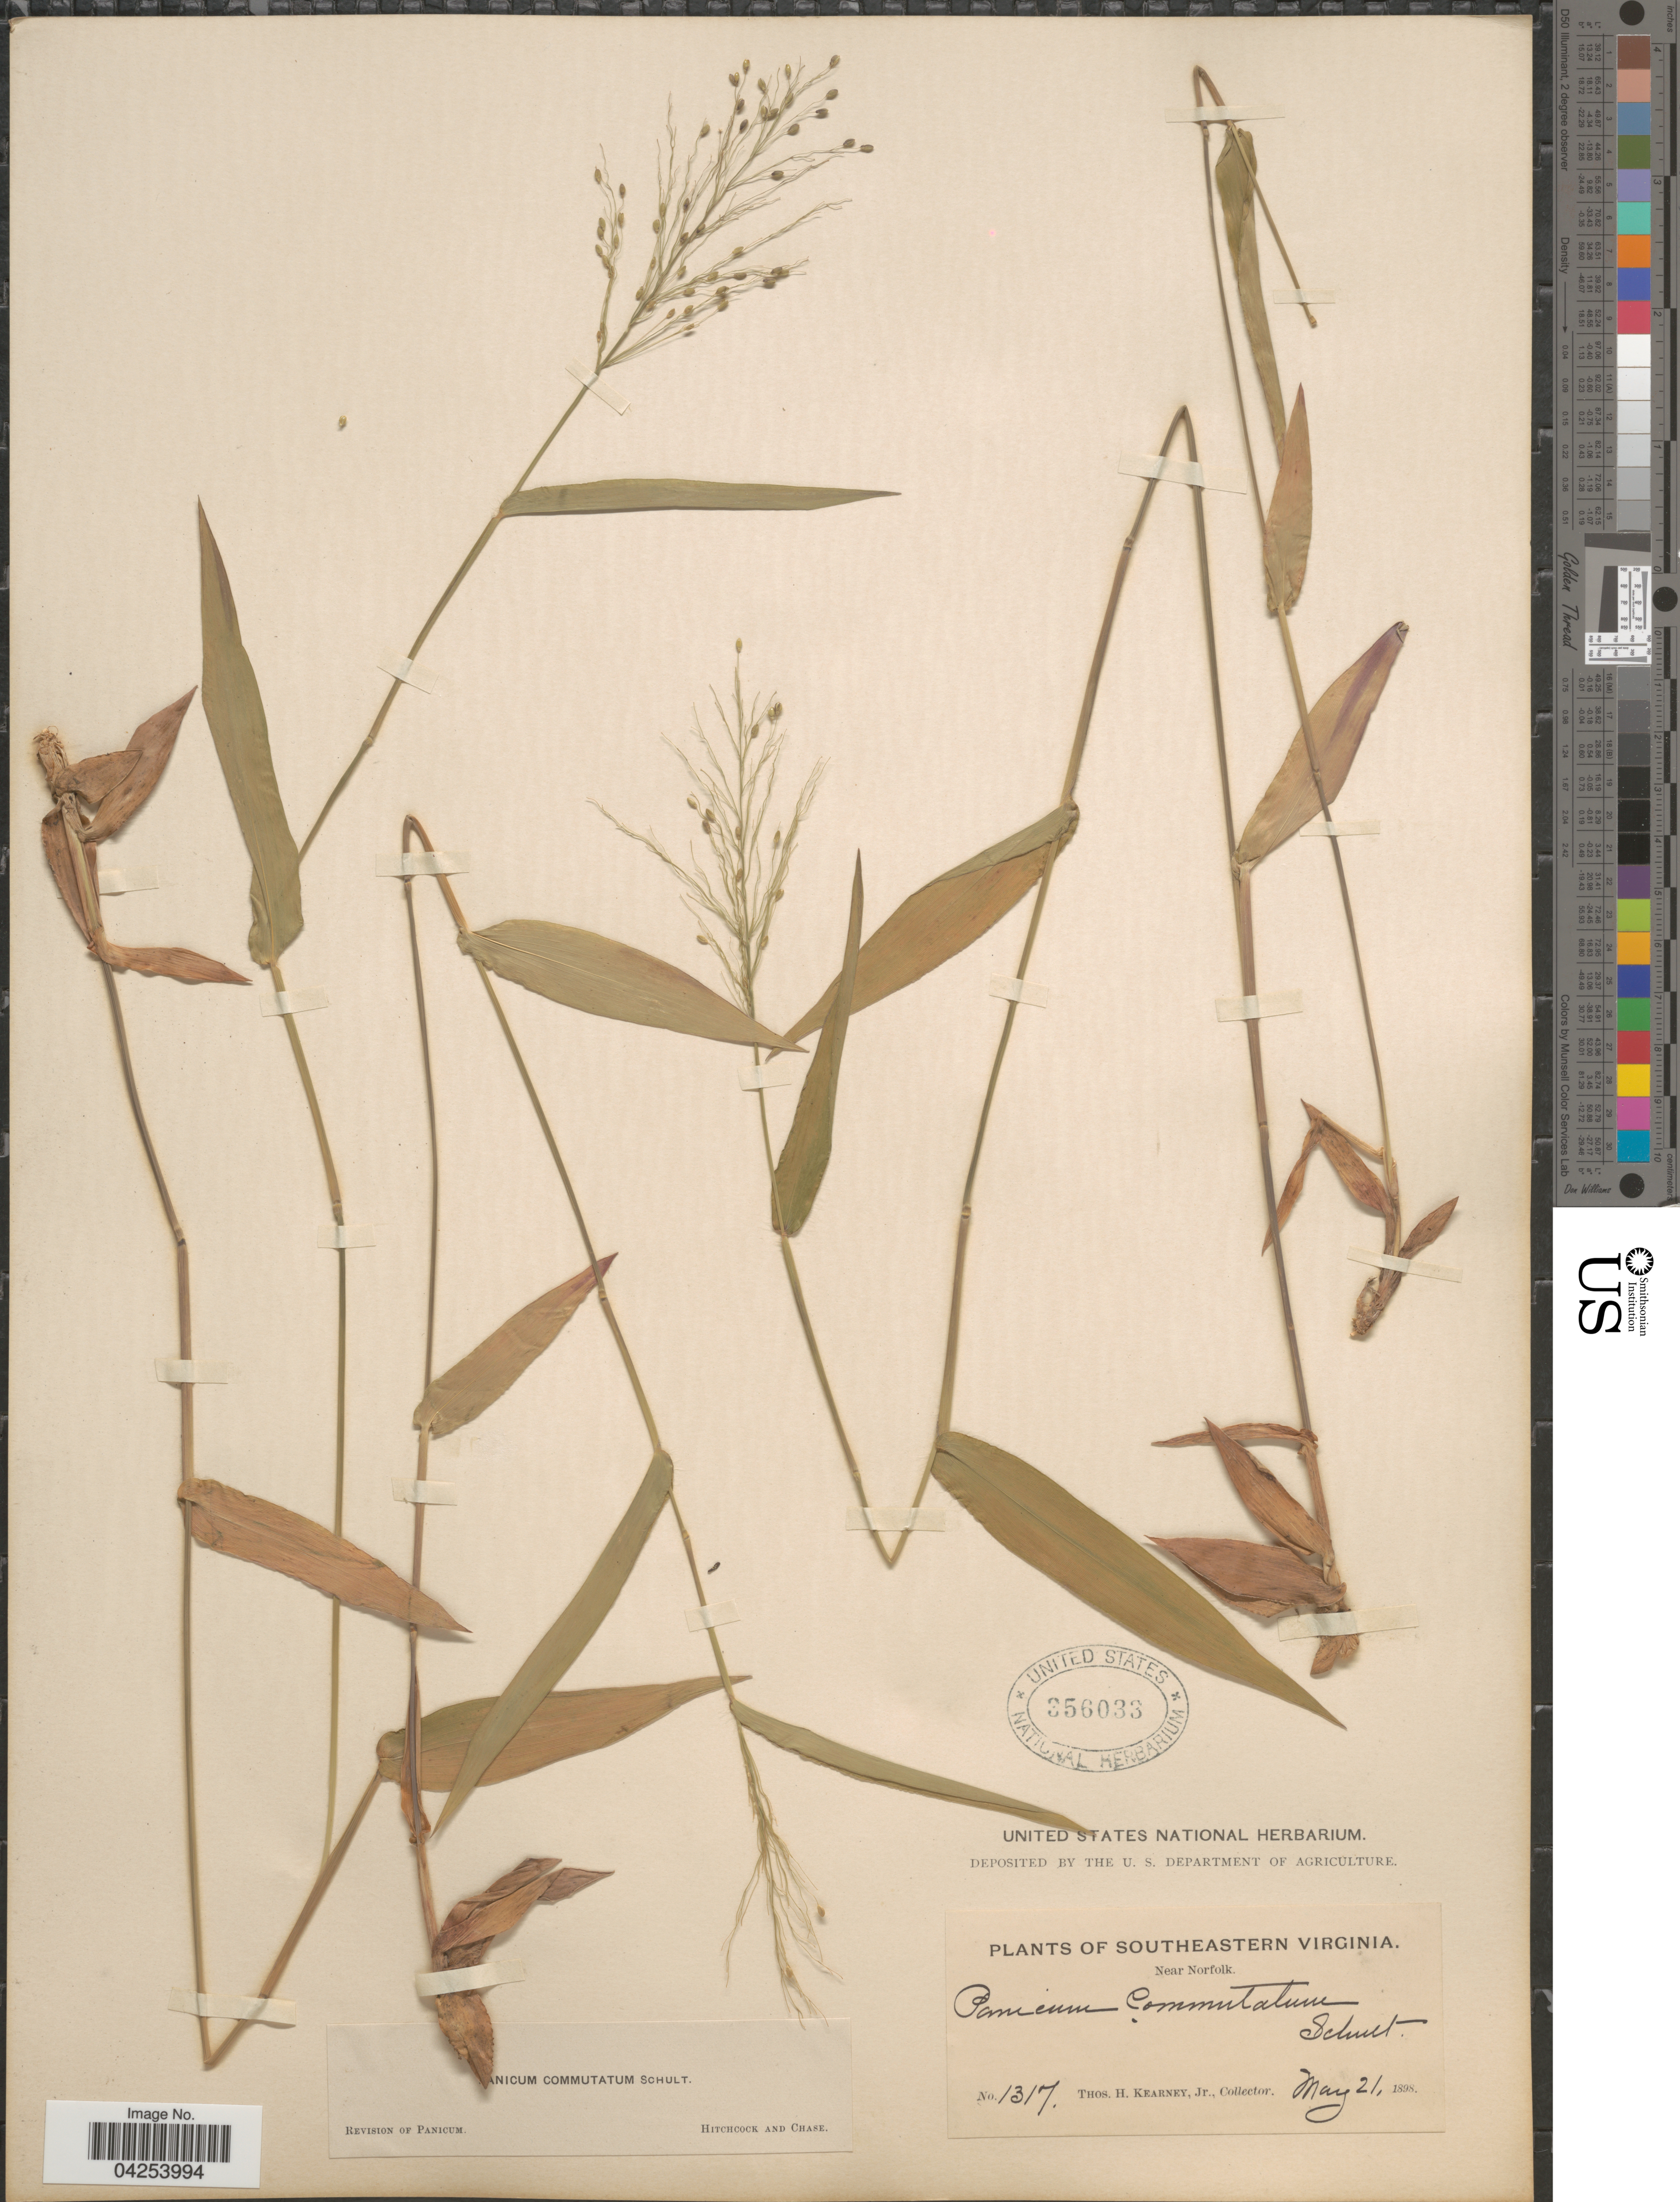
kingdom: Plantae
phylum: Tracheophyta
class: Liliopsida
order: Poales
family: Poaceae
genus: Dichanthelium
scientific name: Dichanthelium commutatum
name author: (Schult.) Gould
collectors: T. H. Kearney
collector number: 1317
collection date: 1898-05-21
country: United States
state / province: Virginia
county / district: City of Norfolk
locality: Southeastern Virginia. Near Norfolk.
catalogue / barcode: US 356033